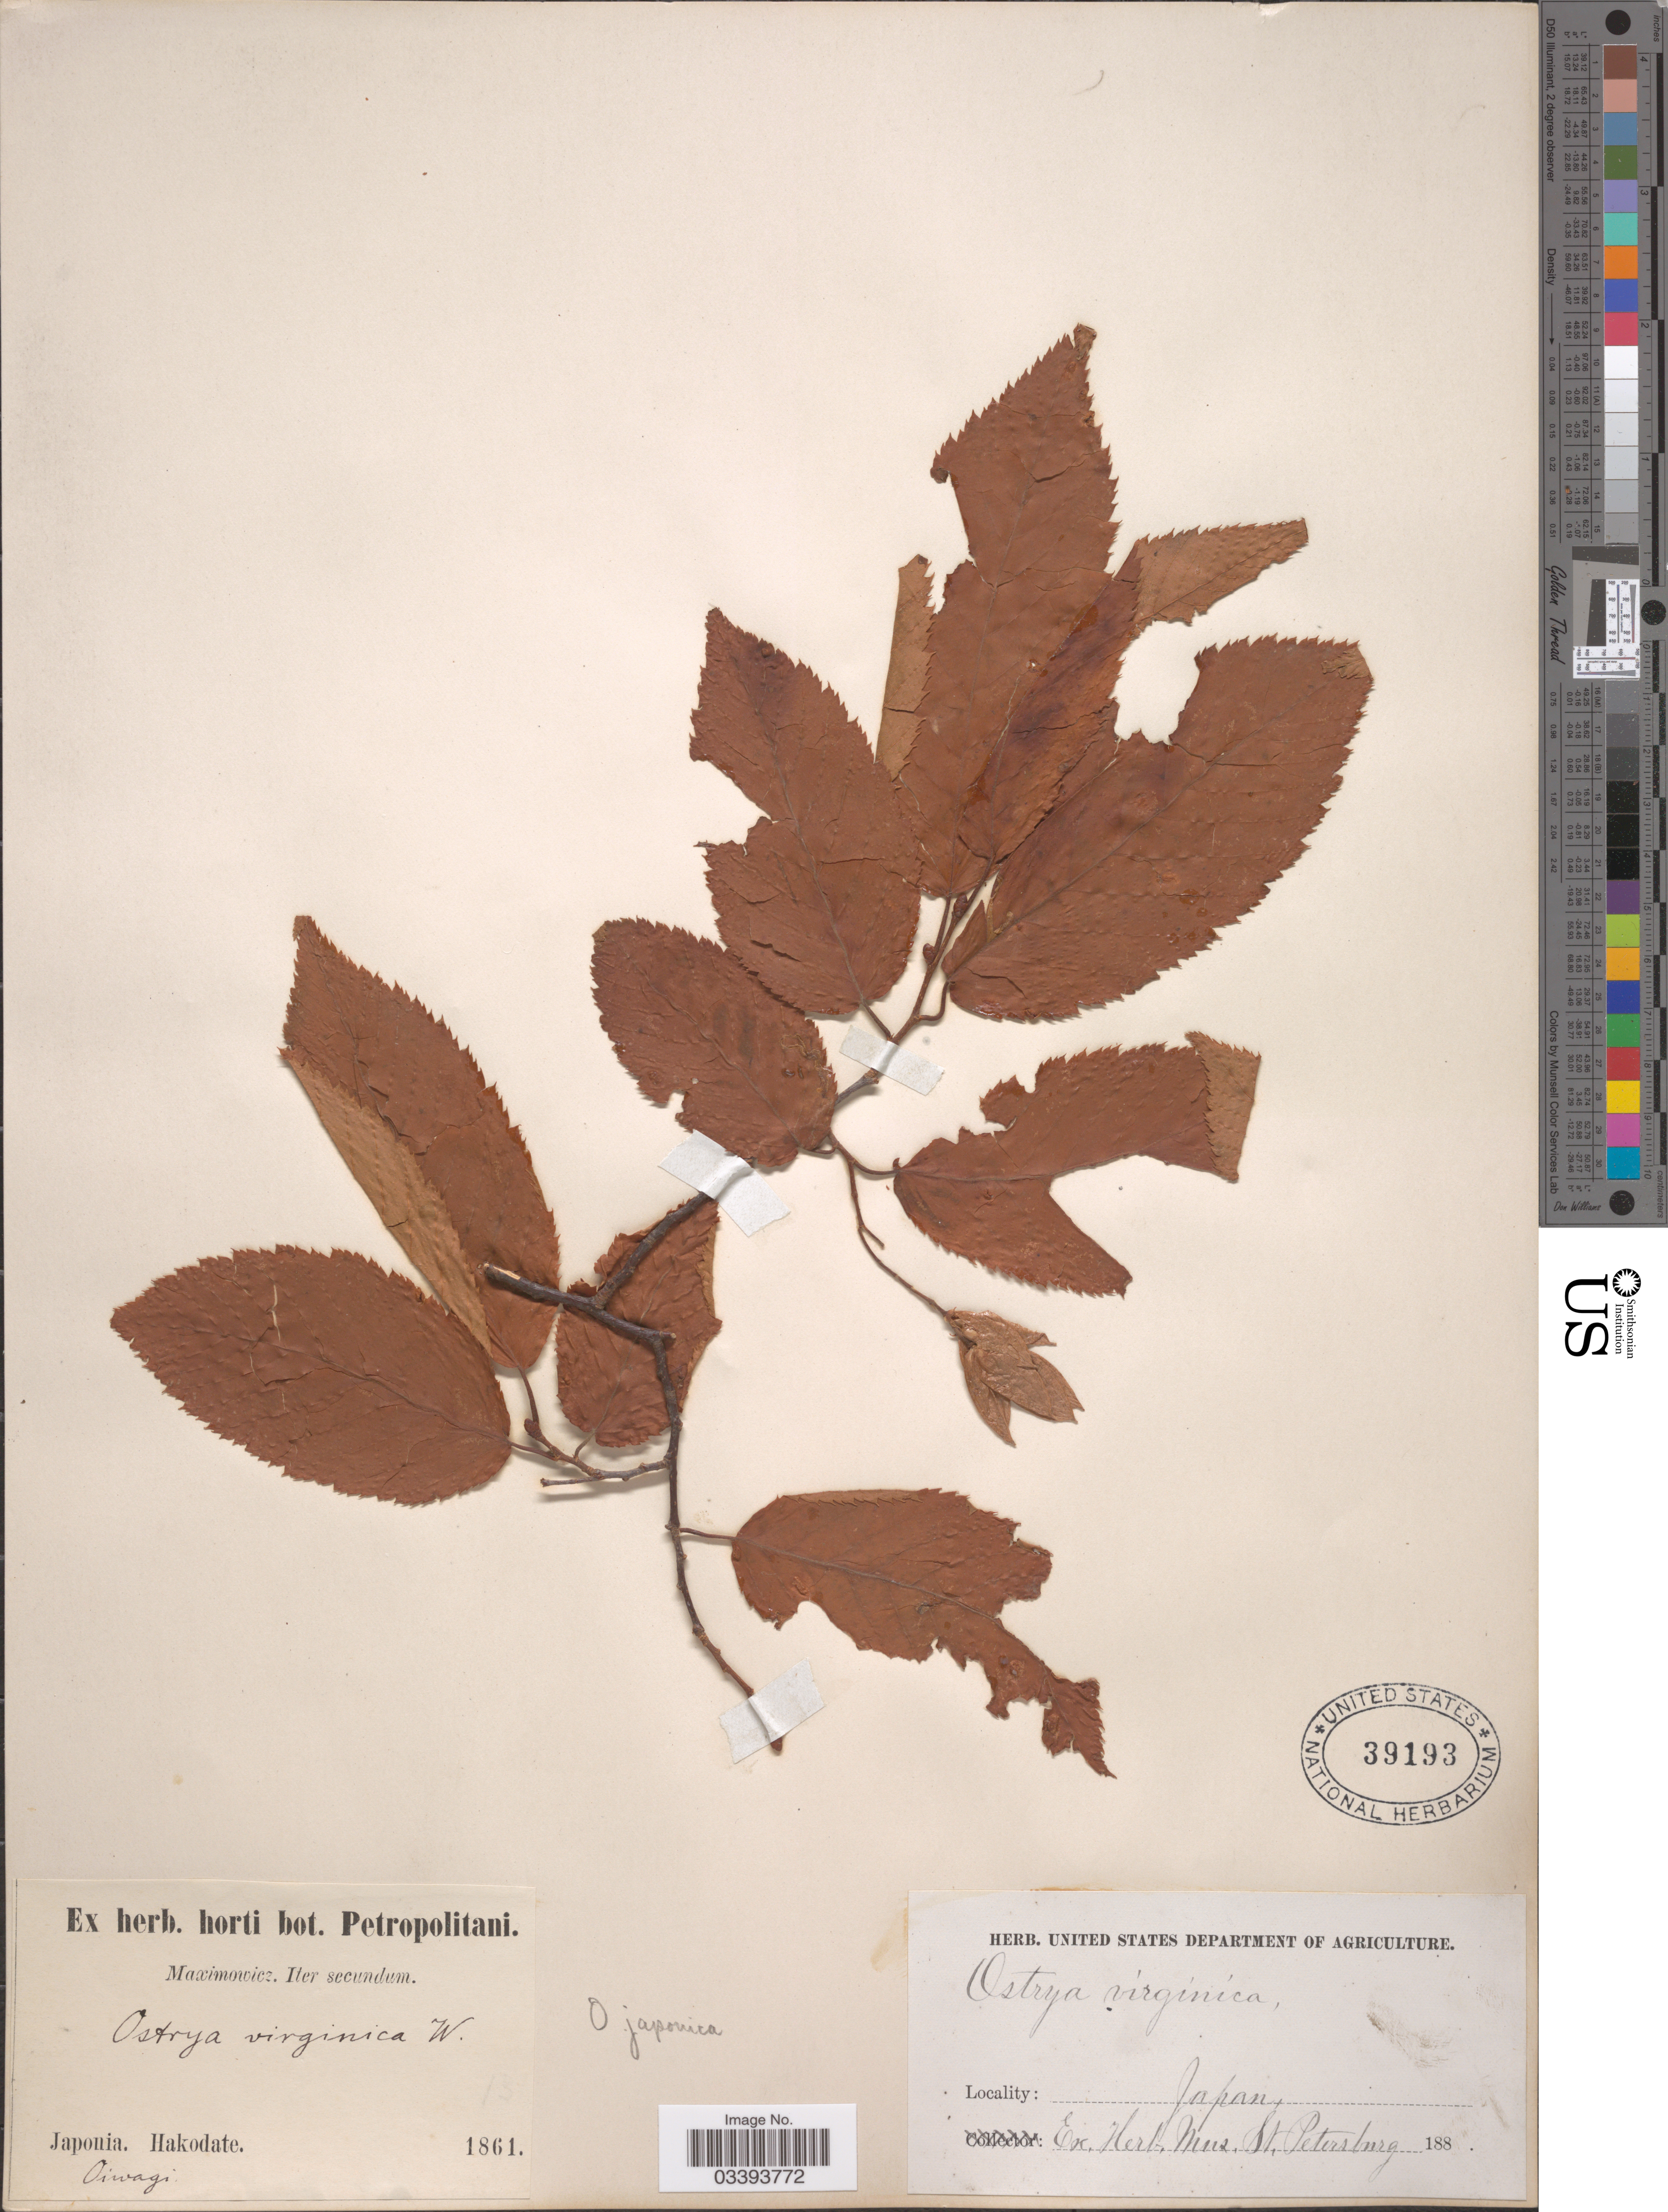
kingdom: Plantae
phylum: Tracheophyta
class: Magnoliopsida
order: Fagales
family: Betulaceae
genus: Ostrya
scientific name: Ostrya japonica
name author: Sarg.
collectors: Maximowicz, --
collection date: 1861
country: Japan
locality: Hakodate Oiwagi.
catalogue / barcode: US 39193